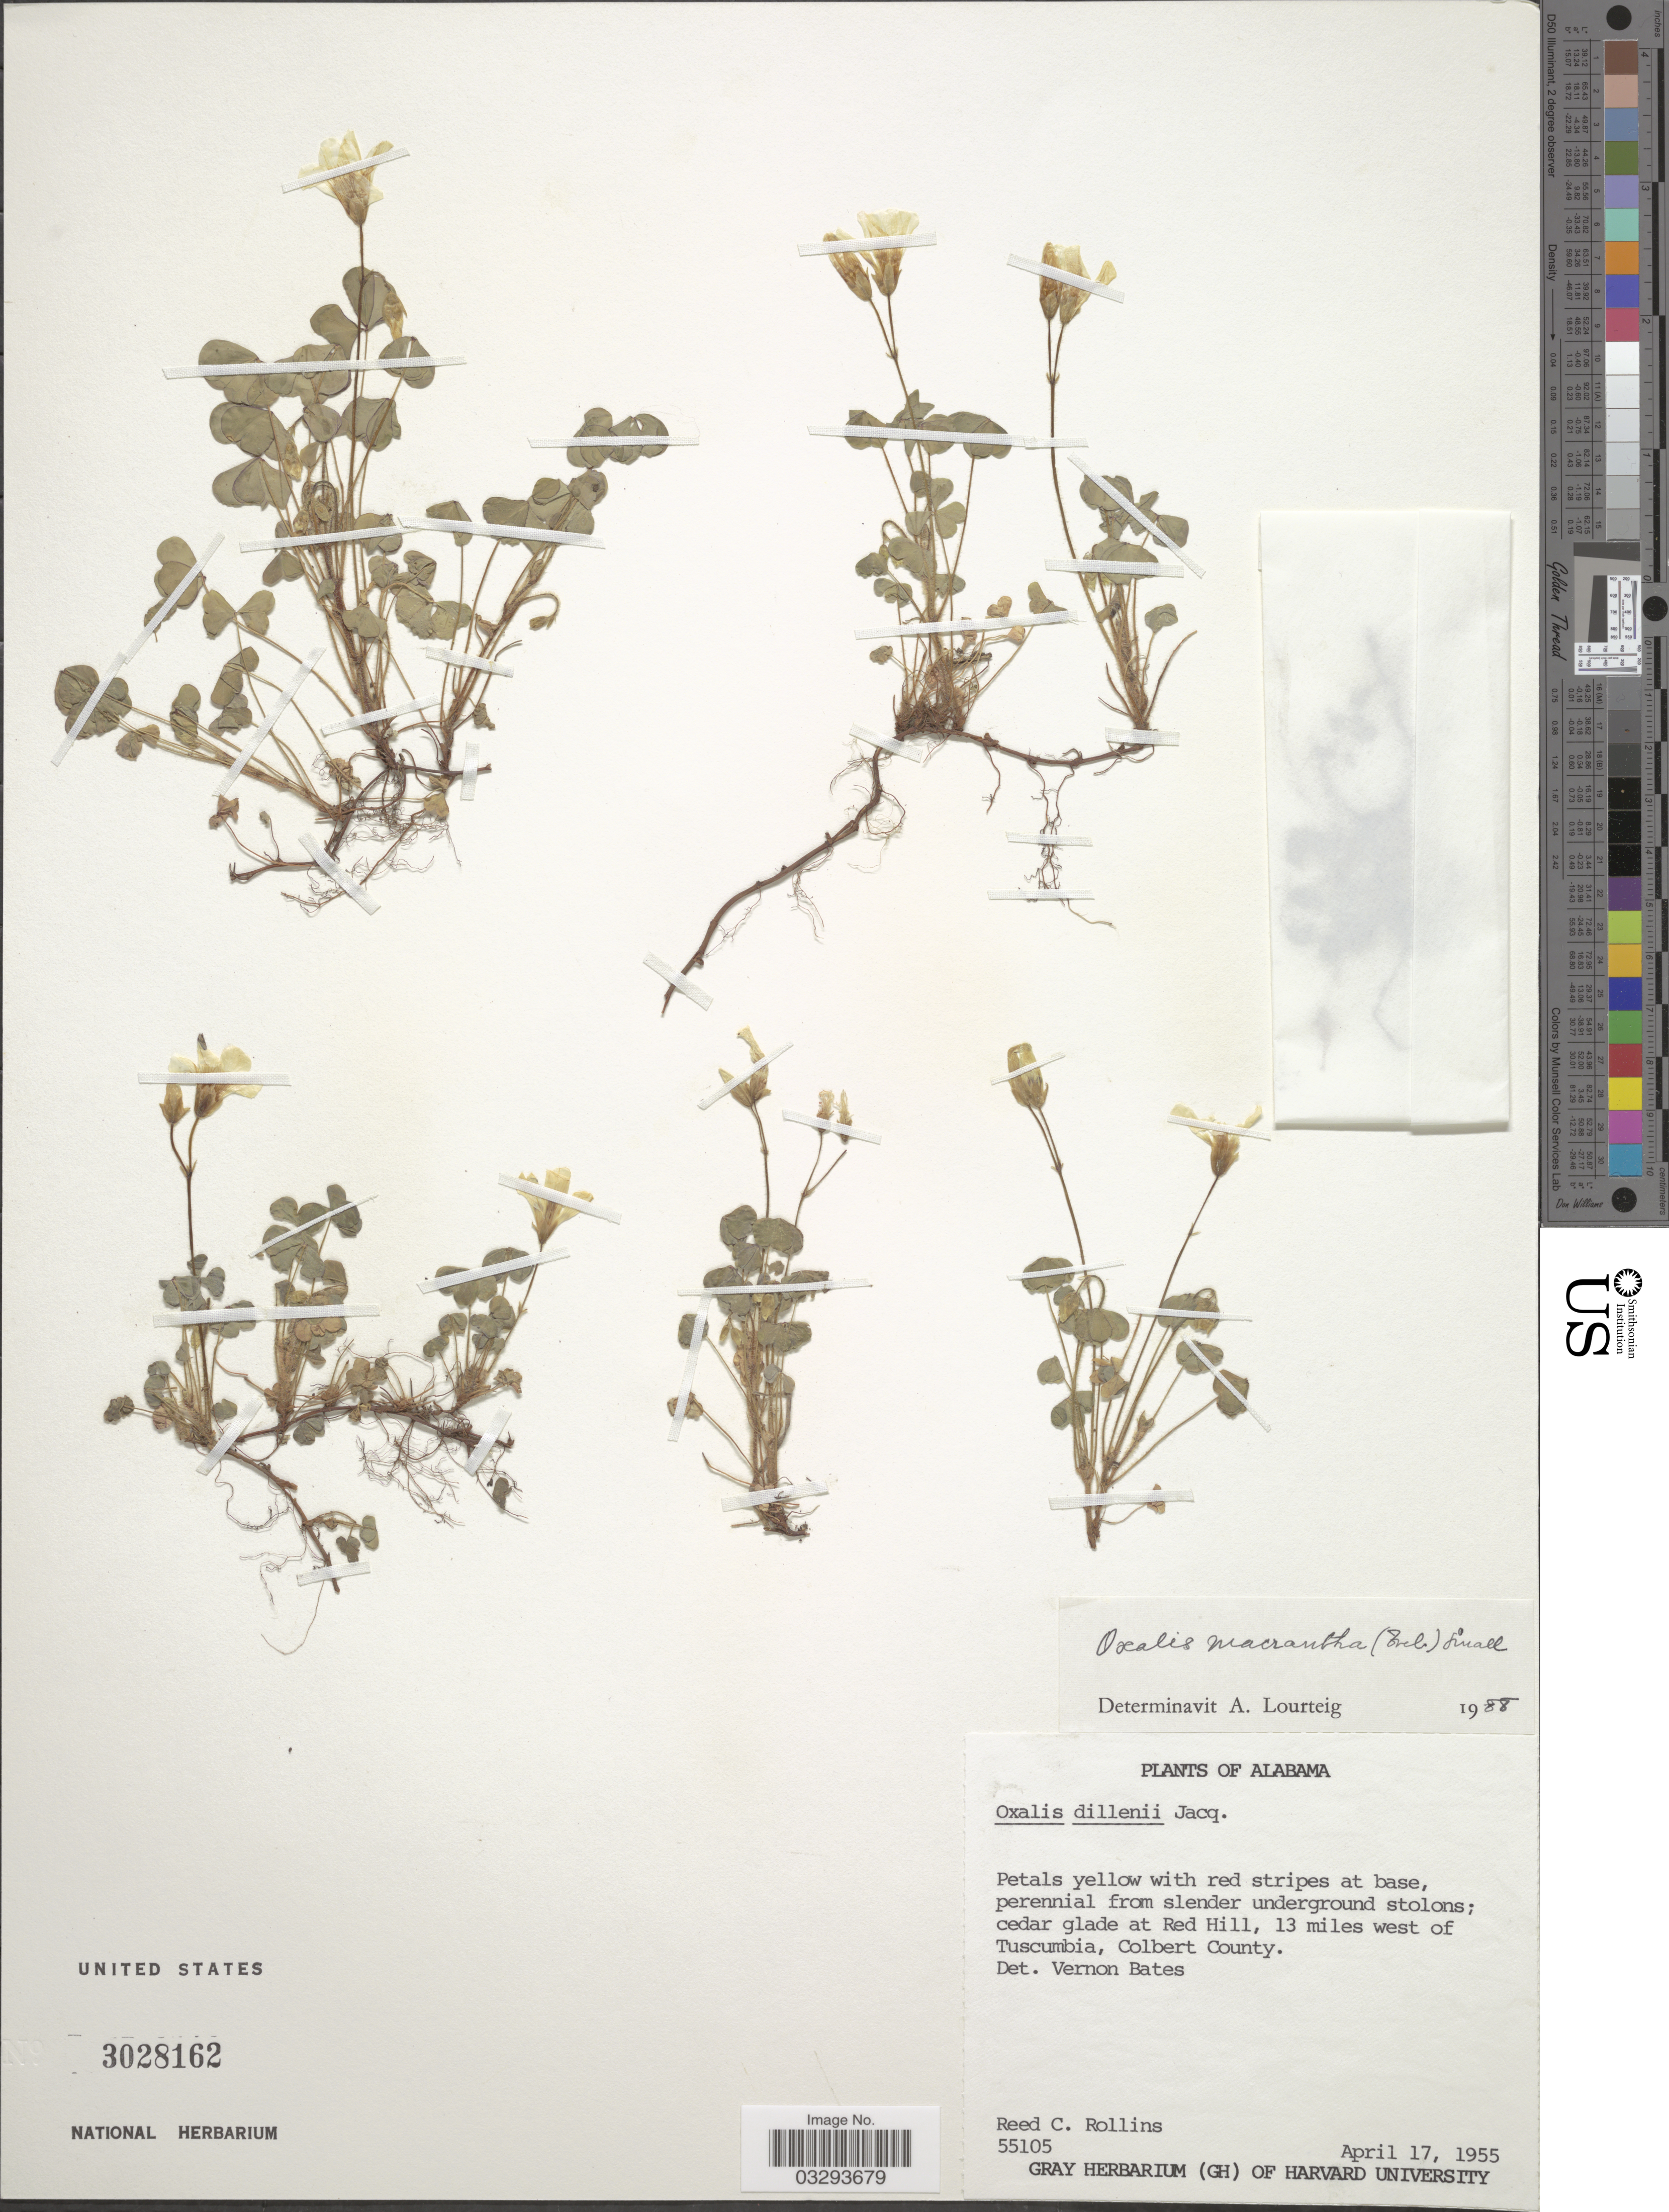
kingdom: Plantae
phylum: Tracheophyta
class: Magnoliopsida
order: Oxalidales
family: Oxalidaceae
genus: Oxalis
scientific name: Oxalis macrantha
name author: (Trel.) Small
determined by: Lourteig, A.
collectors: R. Collins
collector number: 55105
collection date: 1955-04-17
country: United States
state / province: Alabama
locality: Cedar glade at Red Hill, 13 miles west of Tuscumbia, Colbert County.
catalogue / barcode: US 3028162